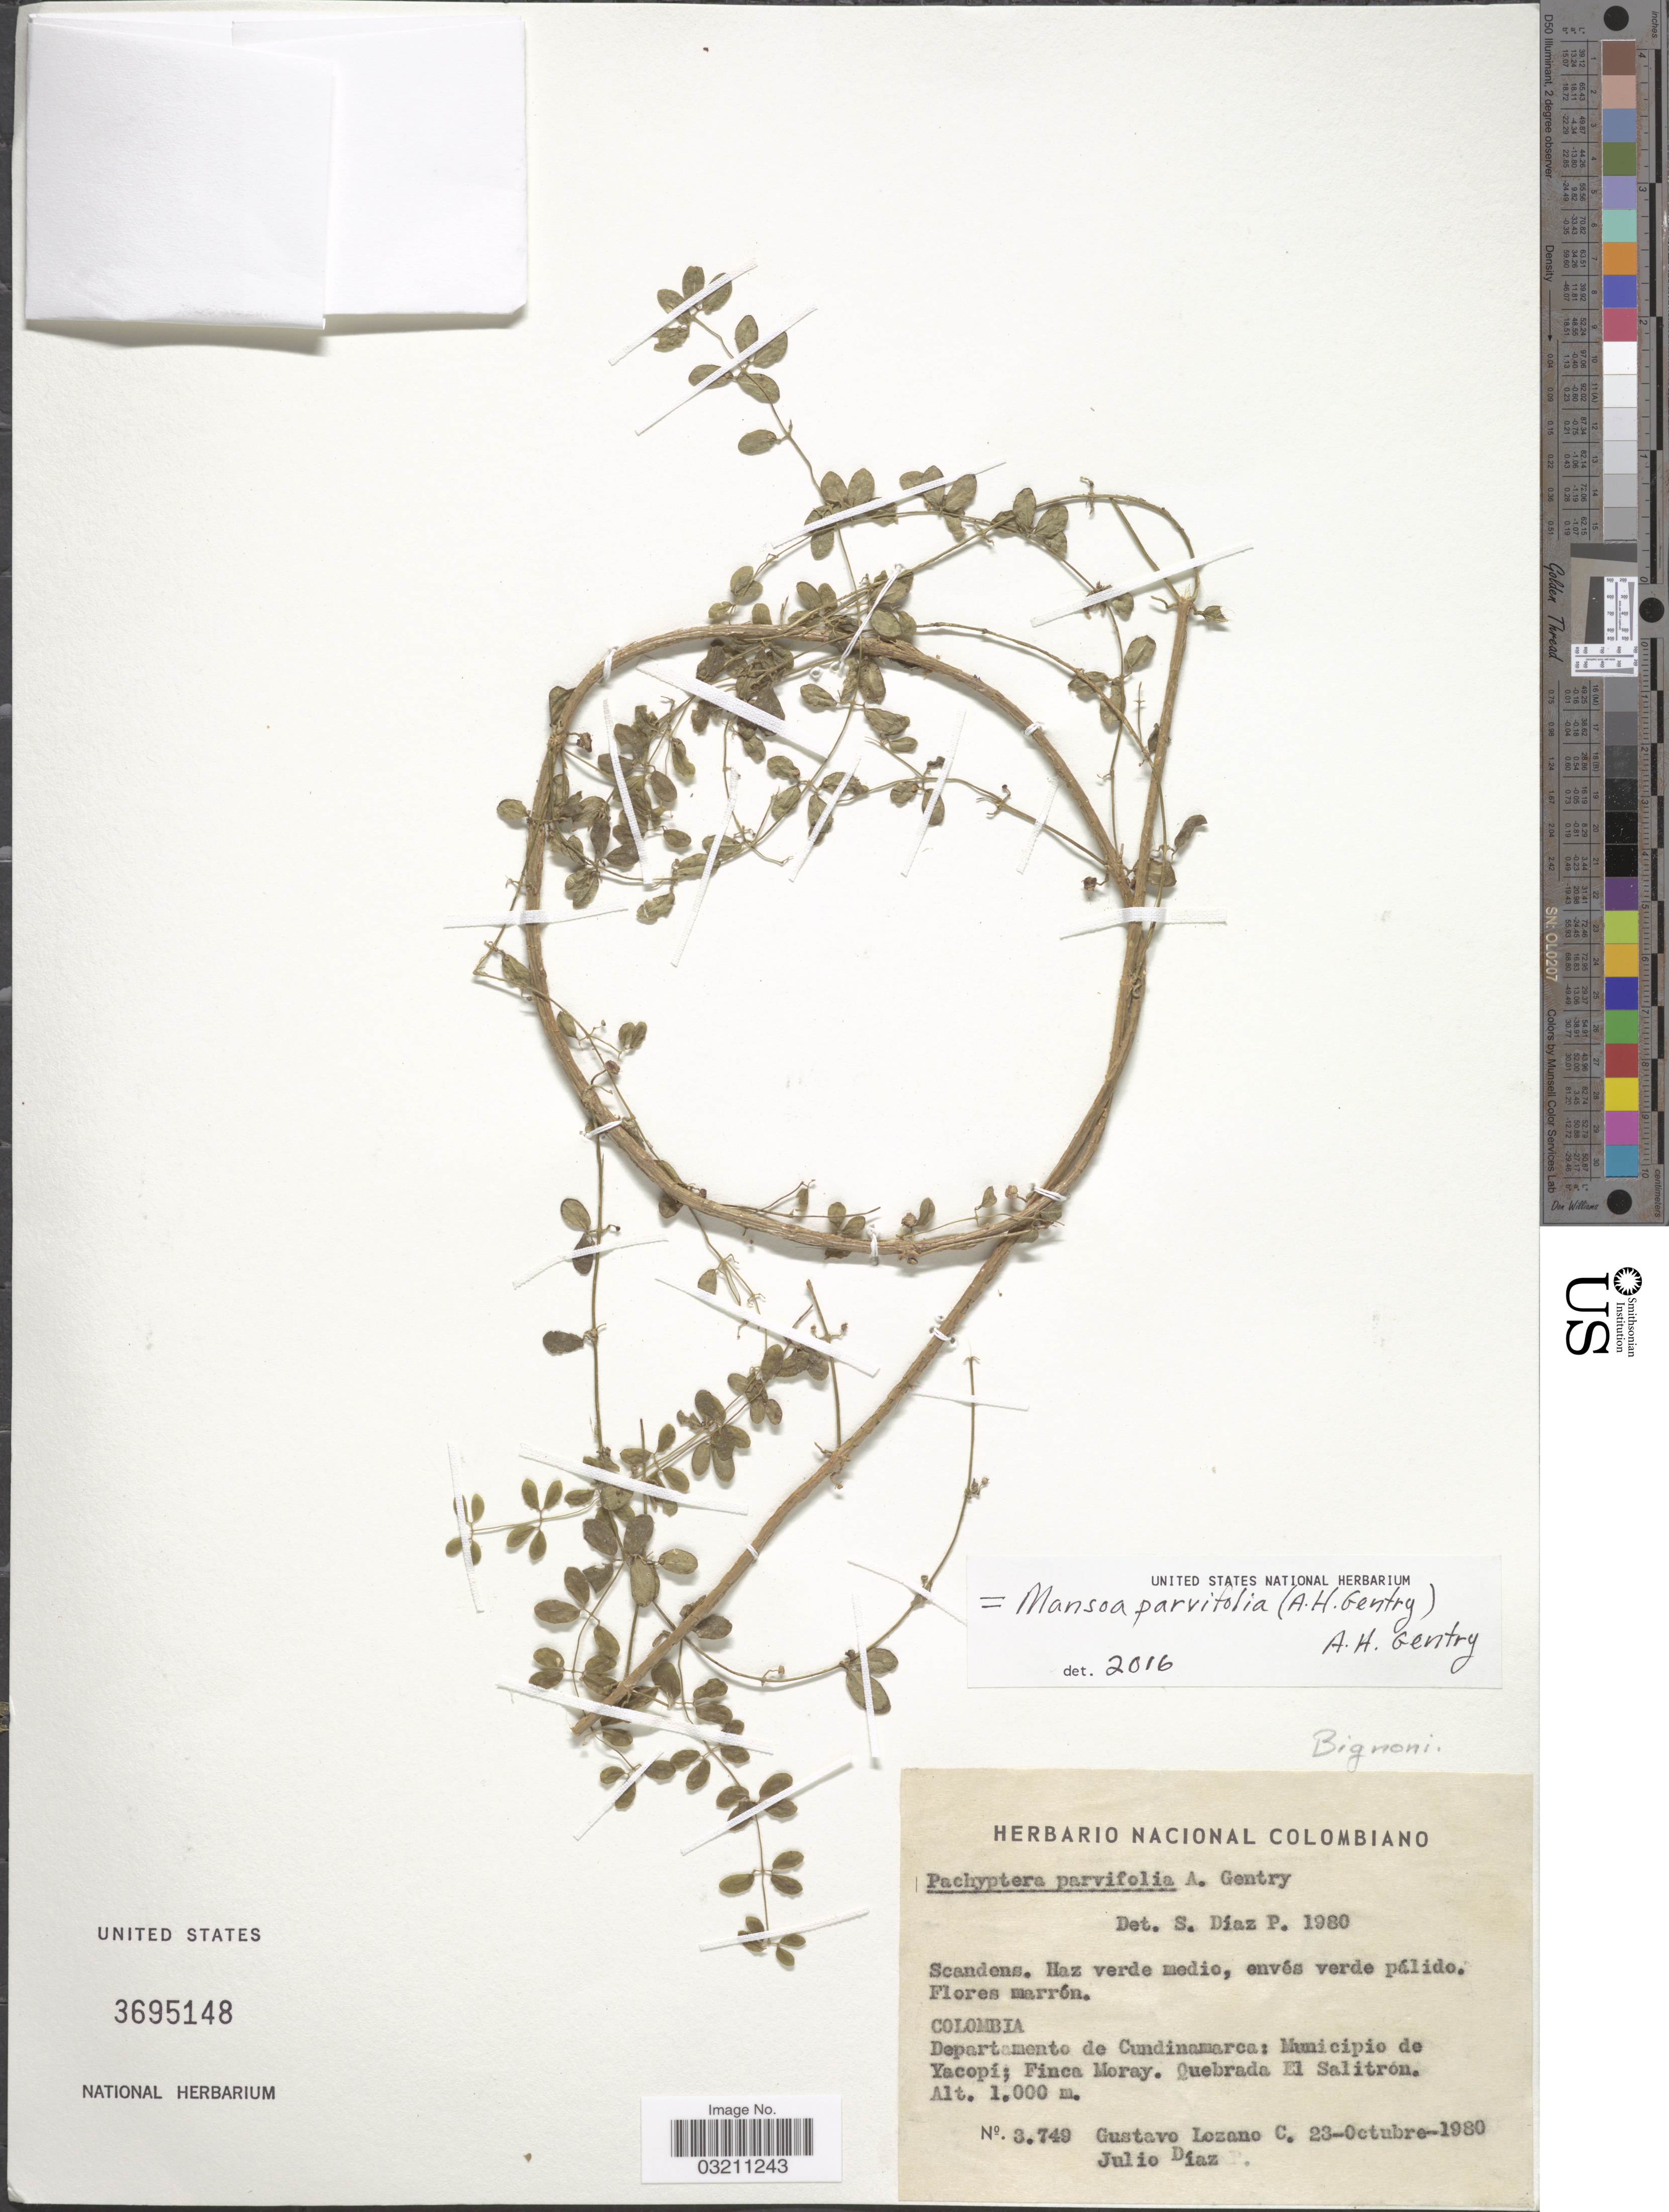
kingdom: Plantae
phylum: Tracheophyta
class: Magnoliopsida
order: Lamiales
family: Bignoniaceae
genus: Mansoa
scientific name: Mansoa parvifolia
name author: (A.H. Gentry) A.H. Gentry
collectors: G. Lozano-Contreras & J. Diaz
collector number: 3749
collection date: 1980-10-23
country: Colombia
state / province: Cundinamarca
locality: Departamento de Cundinamarca: Municipio de Yacopí; Finca Moray. Quebrada El Salitrón.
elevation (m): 1000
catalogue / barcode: US 3695148